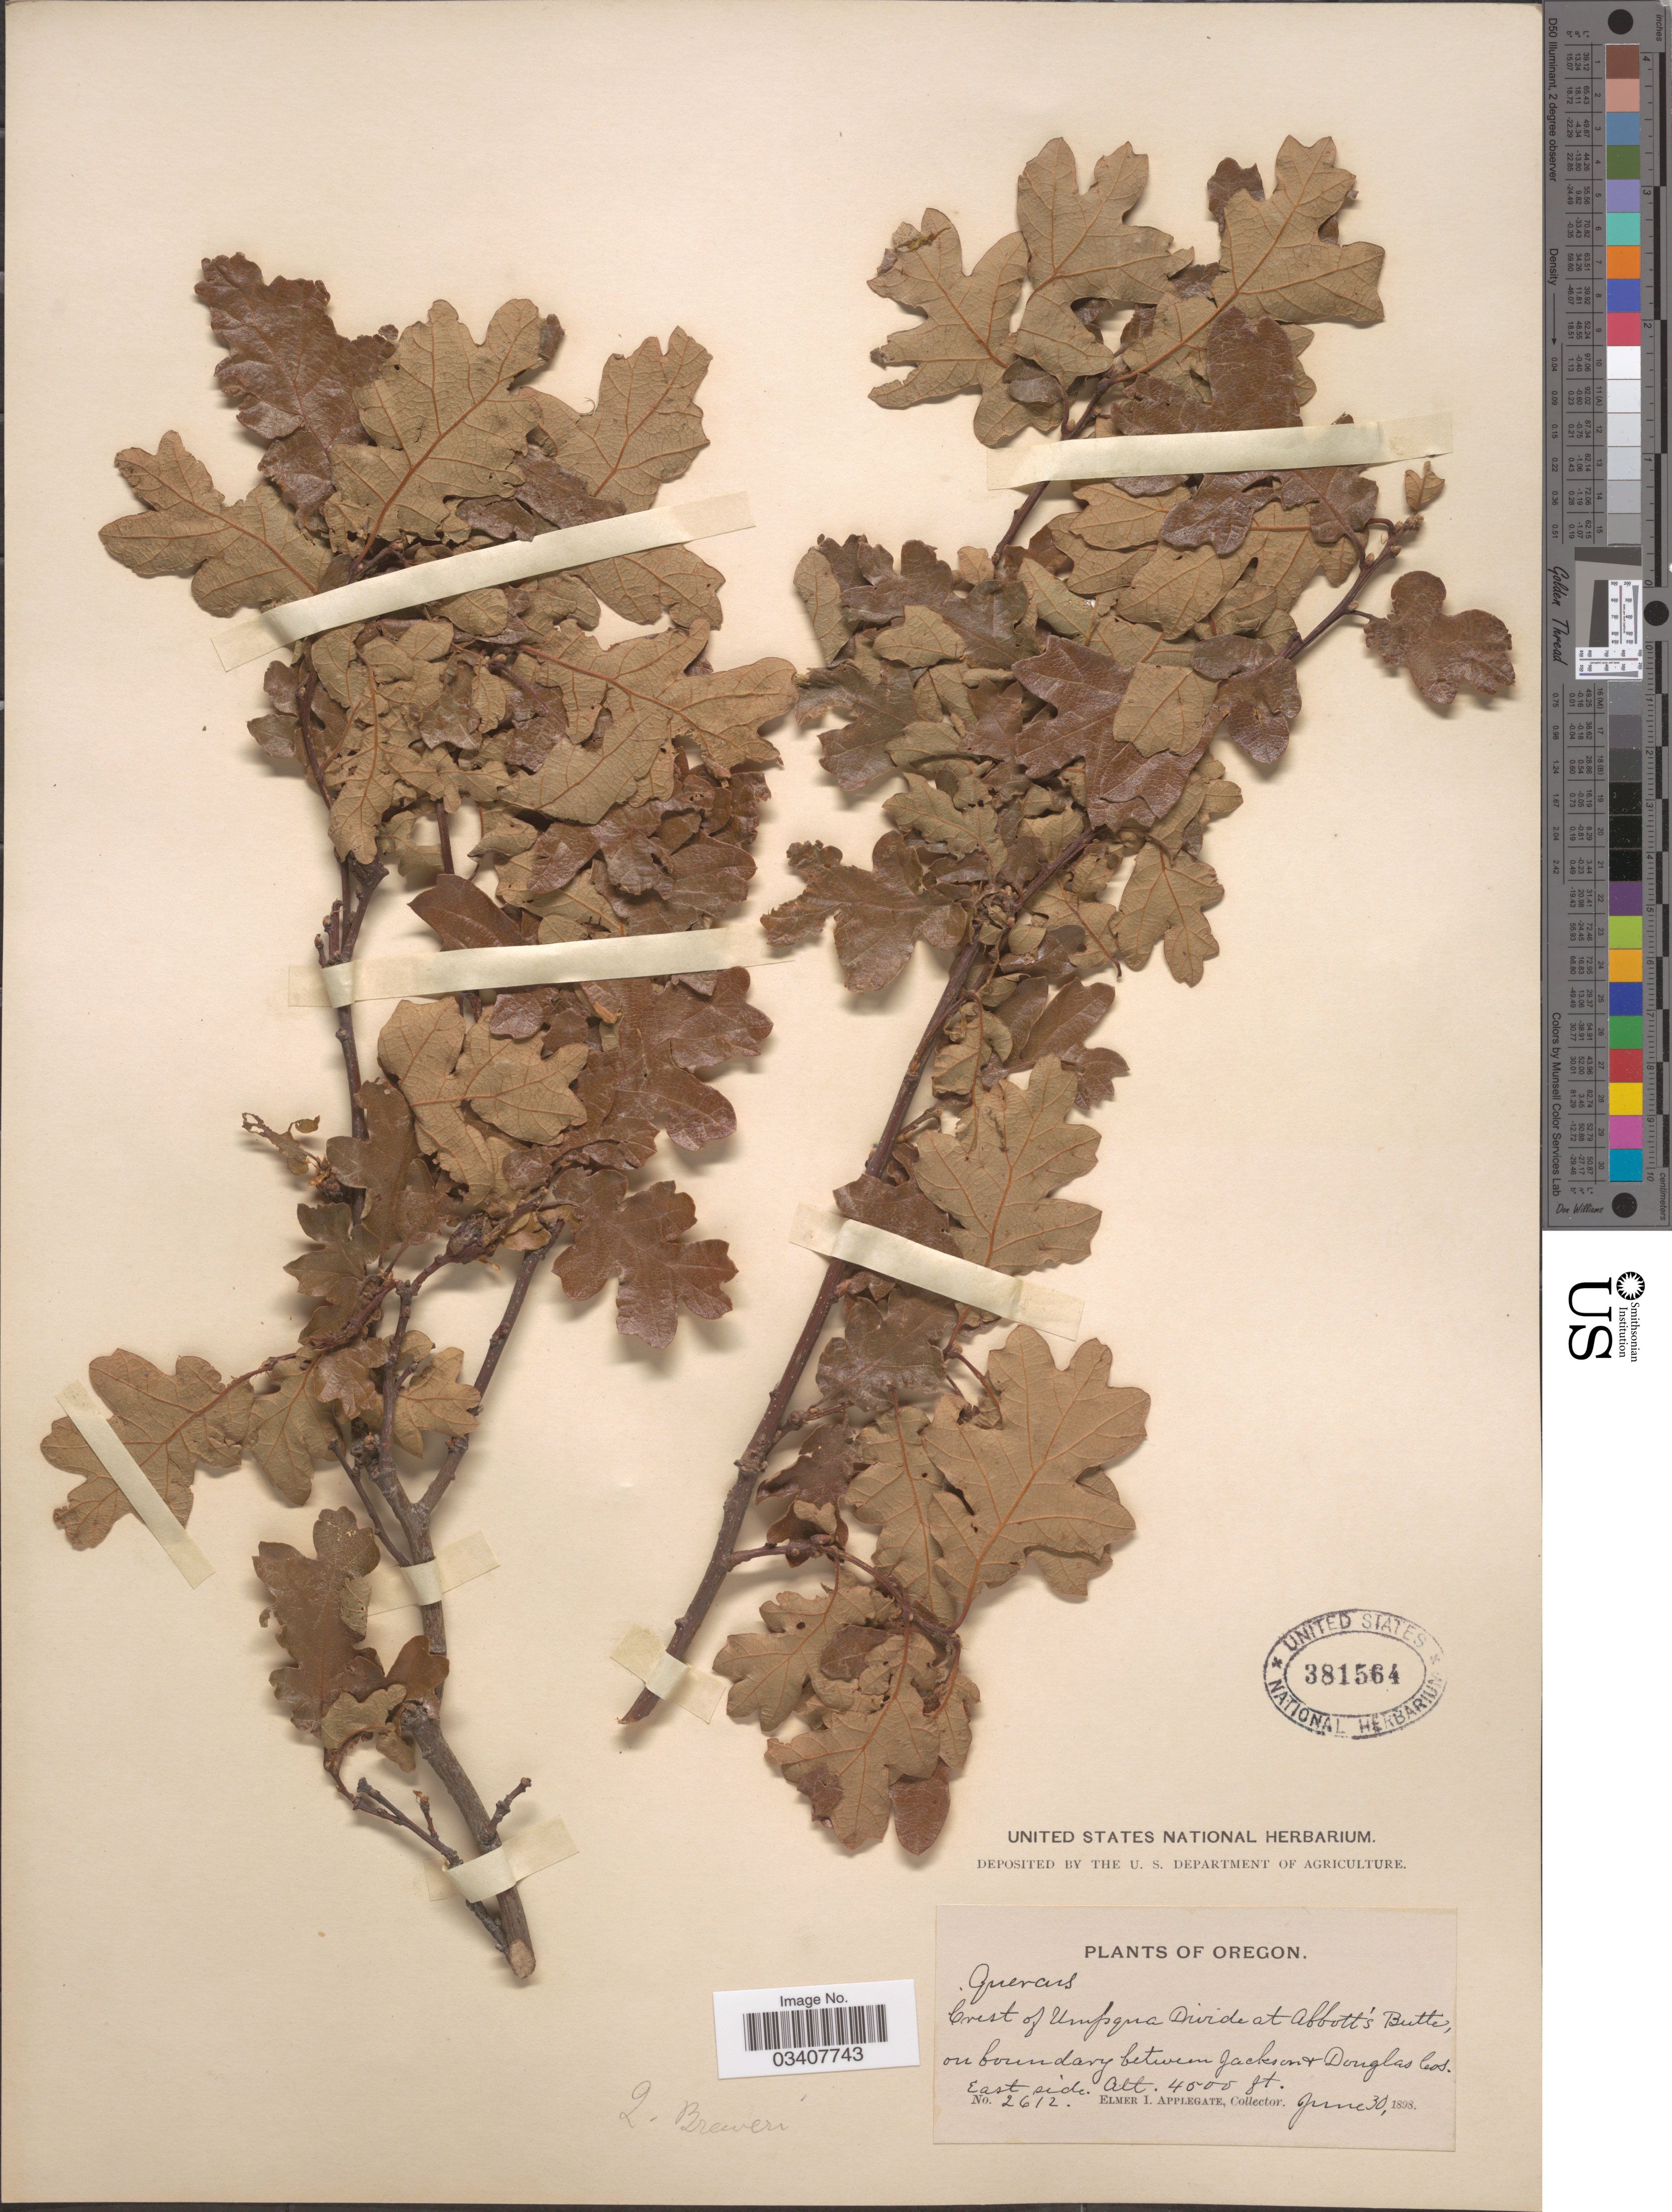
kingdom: Plantae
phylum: Tracheophyta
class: Magnoliopsida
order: Fagales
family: Fagaceae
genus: Quercus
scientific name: Quercus oerstediana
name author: R. Br.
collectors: E. I. Applegate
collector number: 2612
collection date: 1898-06-30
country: United States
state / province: Oregon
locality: Crest of Umpqua Divide at Abbott's Butte, on boundary between Jackson & Douglas Cos. East side.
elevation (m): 1372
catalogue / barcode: US 381564